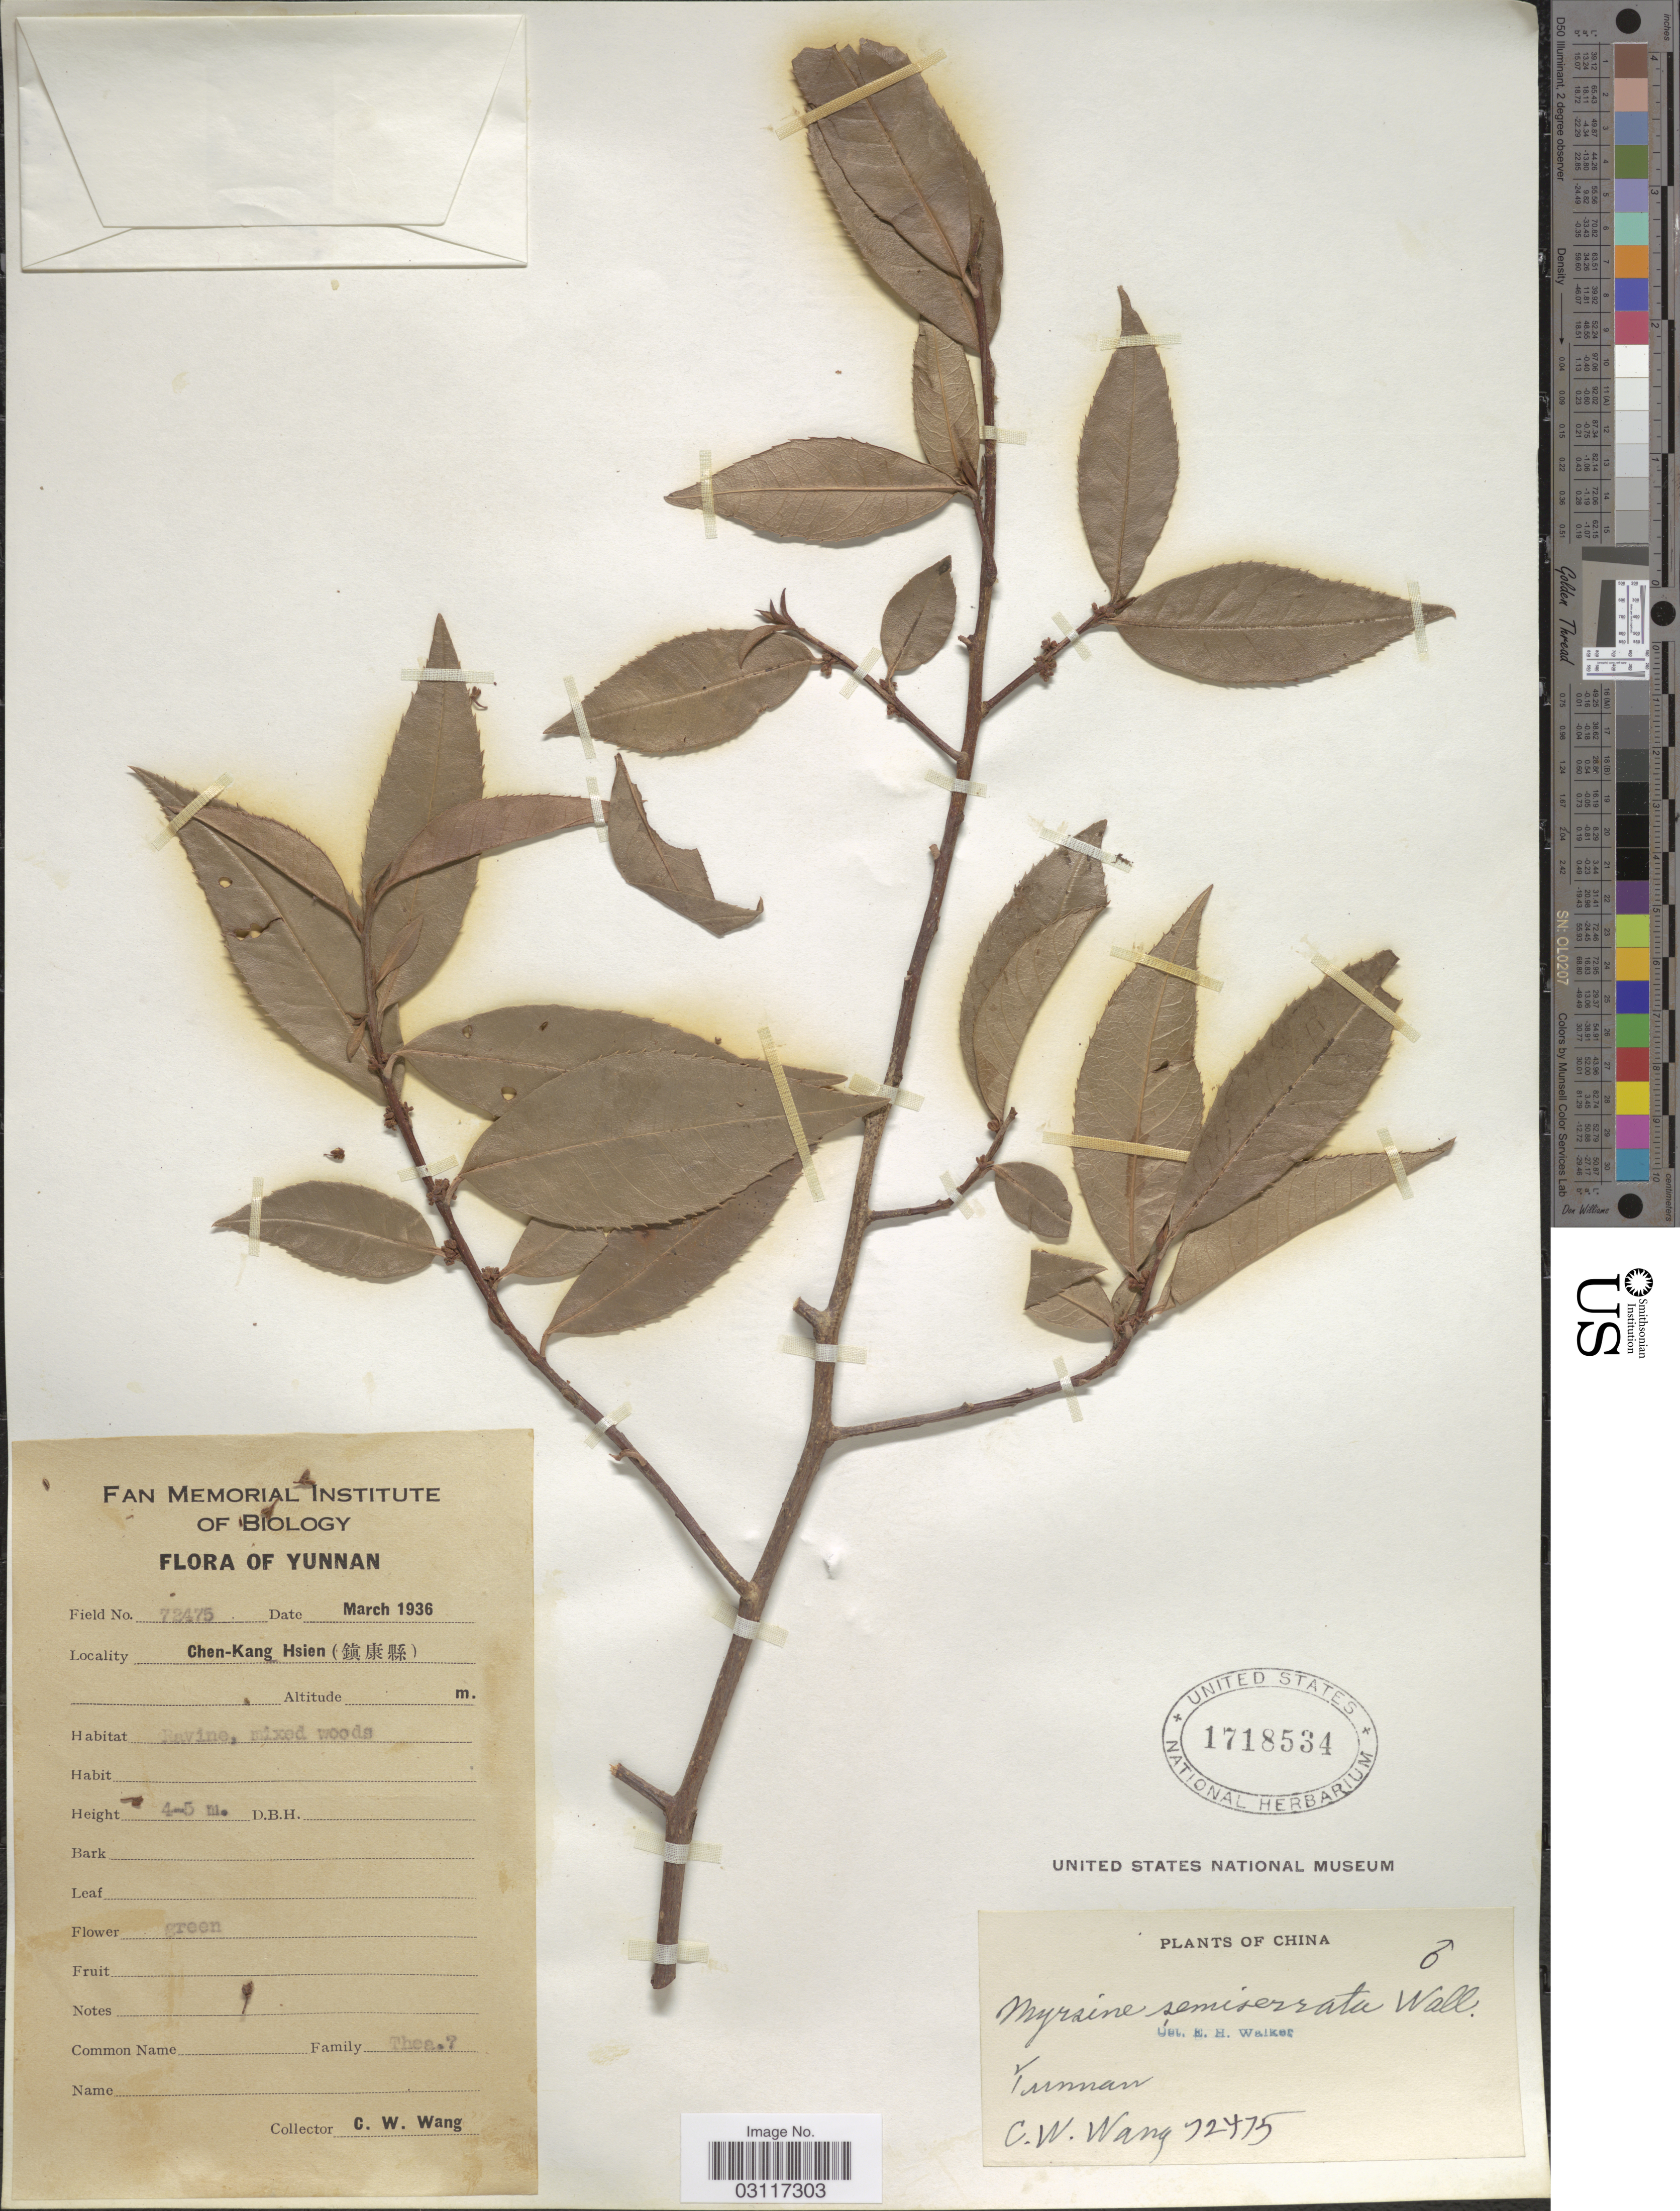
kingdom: Plantae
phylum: Tracheophyta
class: Magnoliopsida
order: Ericales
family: Primulaceae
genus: Myrsine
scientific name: Myrsine semiserrata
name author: Wall.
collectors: C. W. Wang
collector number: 72475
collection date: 1936-03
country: China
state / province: Yunnan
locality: Chen-Kang Hsien.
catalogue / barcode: US 1718534